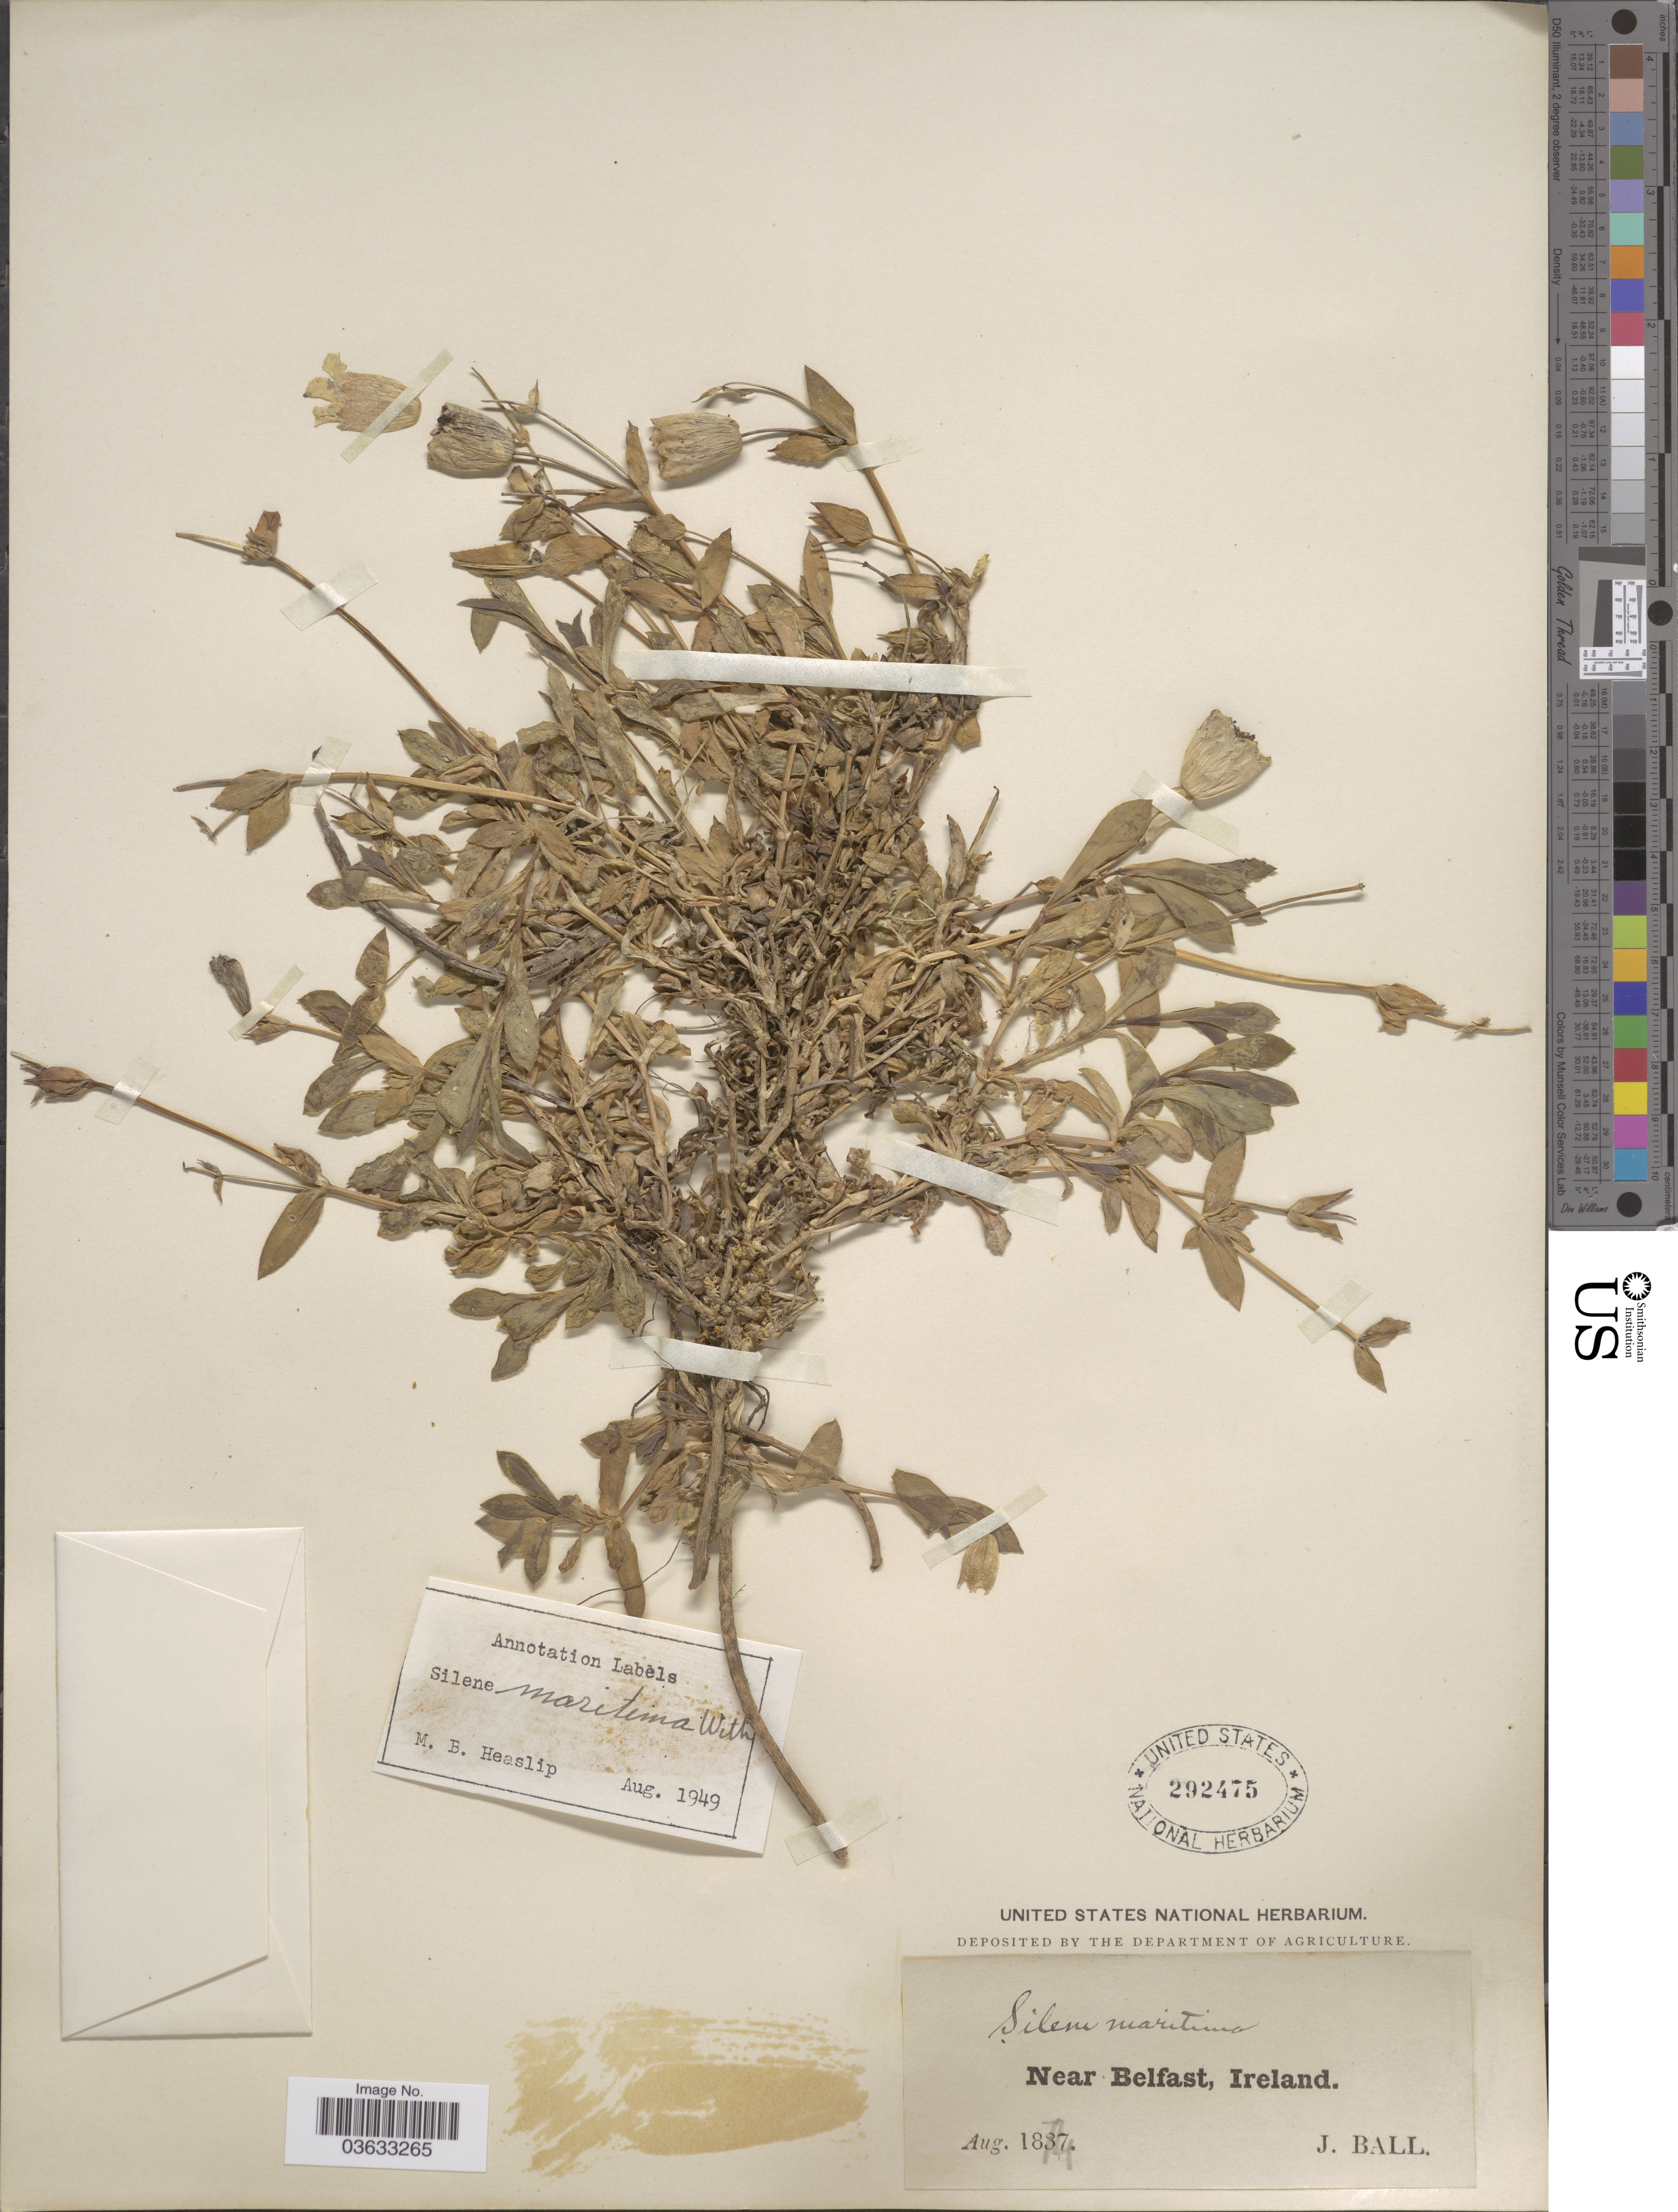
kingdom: Plantae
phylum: Tracheophyta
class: Magnoliopsida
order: Caryophyllales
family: Caryophyllaceae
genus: Silene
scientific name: Silene maritima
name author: With.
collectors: J. Ball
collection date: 1874-08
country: Ireland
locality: Near Belfast.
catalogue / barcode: US 292475